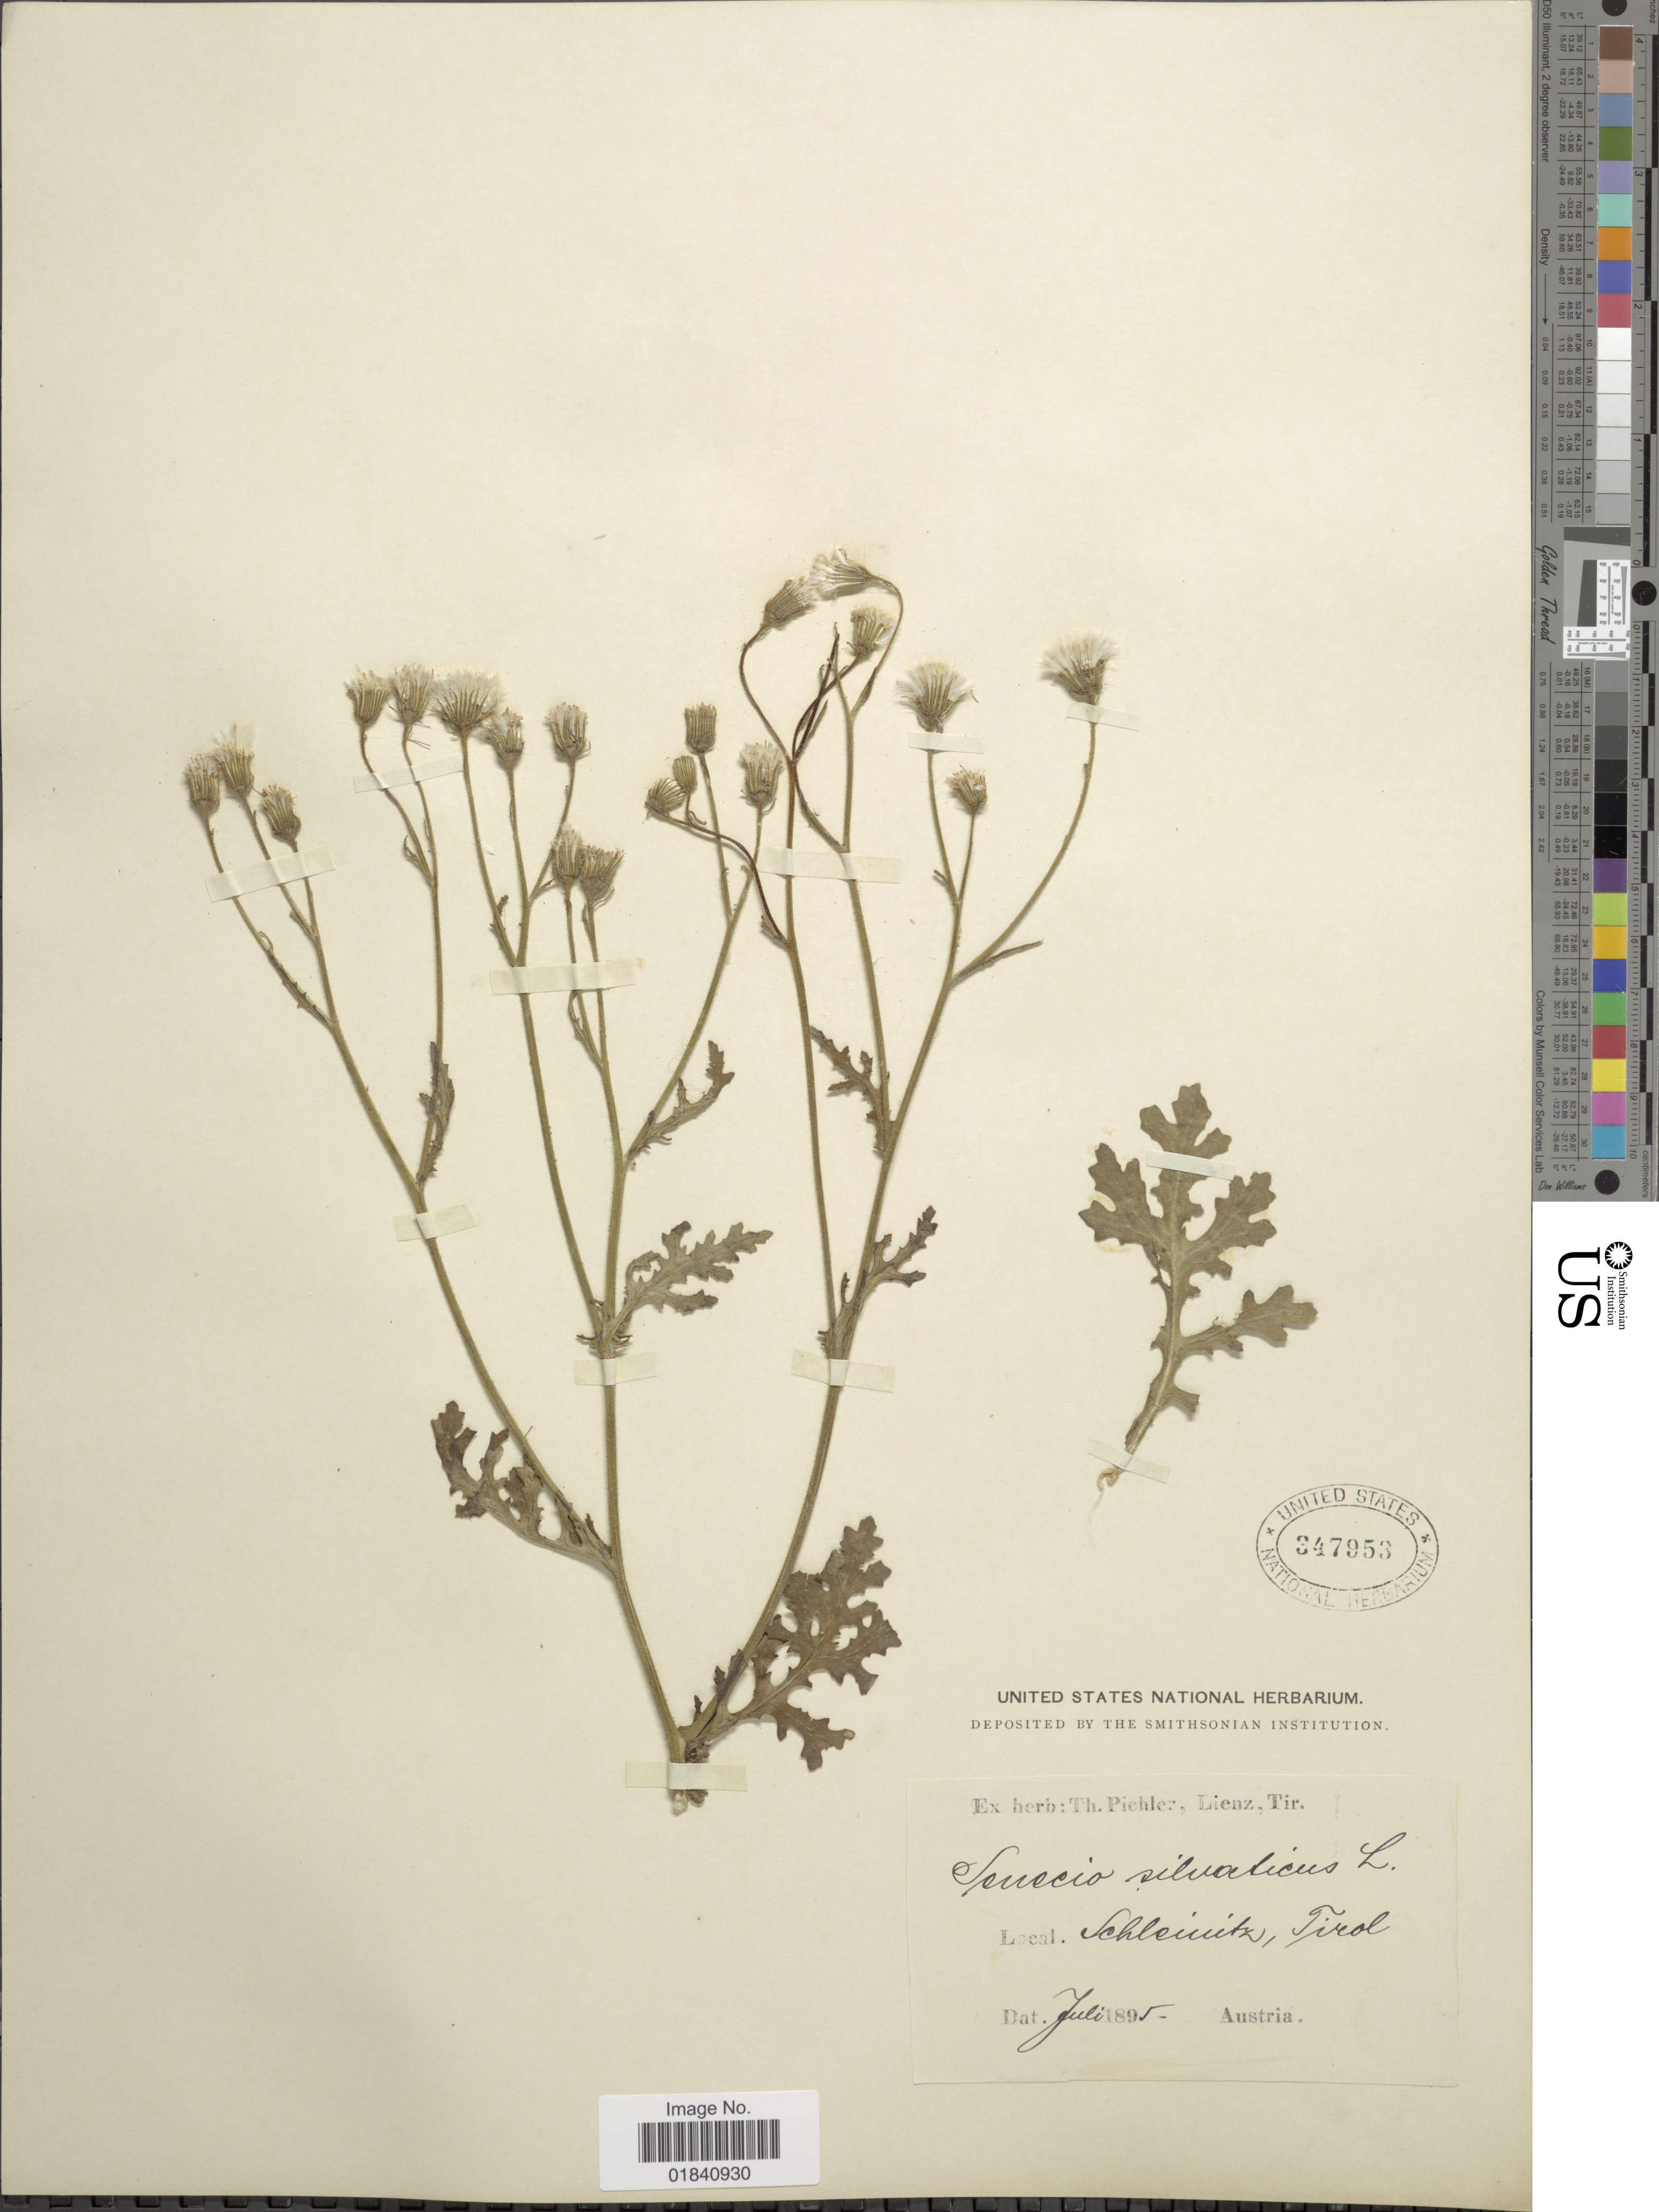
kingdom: Plantae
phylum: Tracheophyta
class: Magnoliopsida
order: Asterales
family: Asteraceae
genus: Senecio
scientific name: Senecio sylvaticus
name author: L.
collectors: ex herb. T. Pichler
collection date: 1895-07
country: Austria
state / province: Tirol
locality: Schleuitz [interpreted]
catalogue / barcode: US 347953